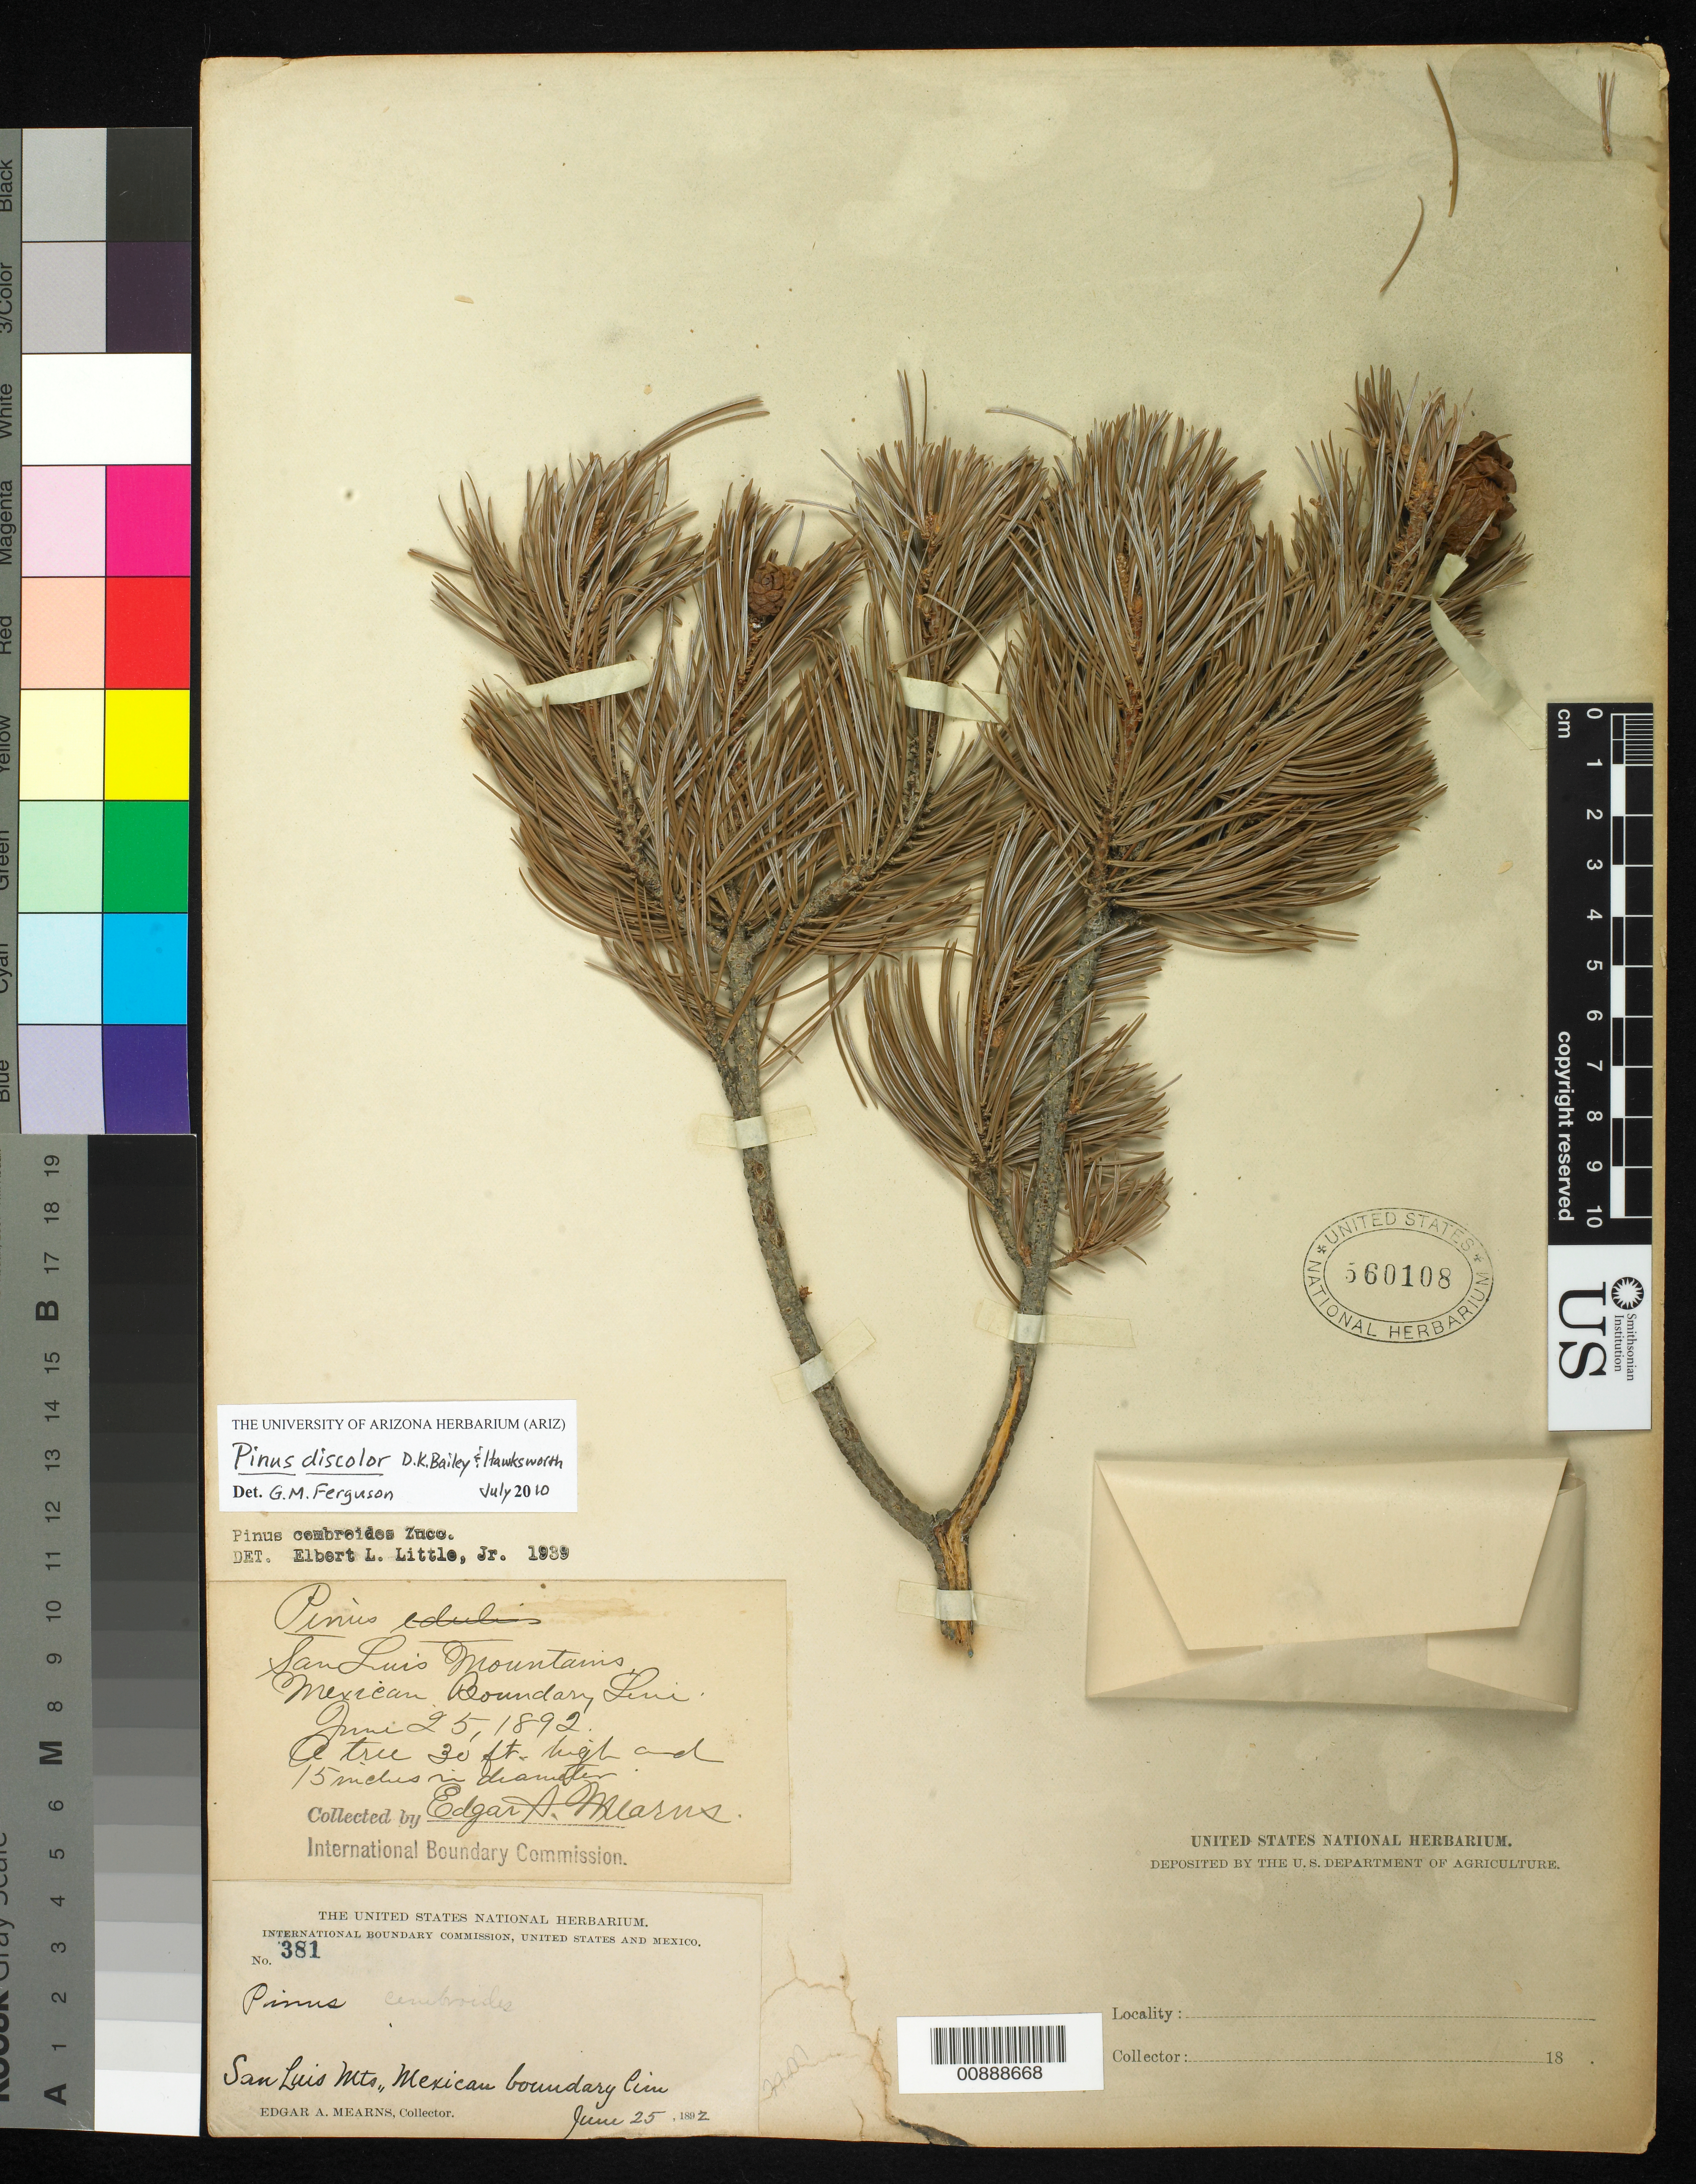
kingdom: Plantae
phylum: Tracheophyta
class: Pinopsida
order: Pinales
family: Pinaceae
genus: Pinus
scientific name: Pinus discolor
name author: D.K. Bailey & Hawksw.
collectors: E. A. Mearns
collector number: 381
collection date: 1892-06-25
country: Mexico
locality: San Luis Mts, Mexican boundary line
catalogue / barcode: US 560108